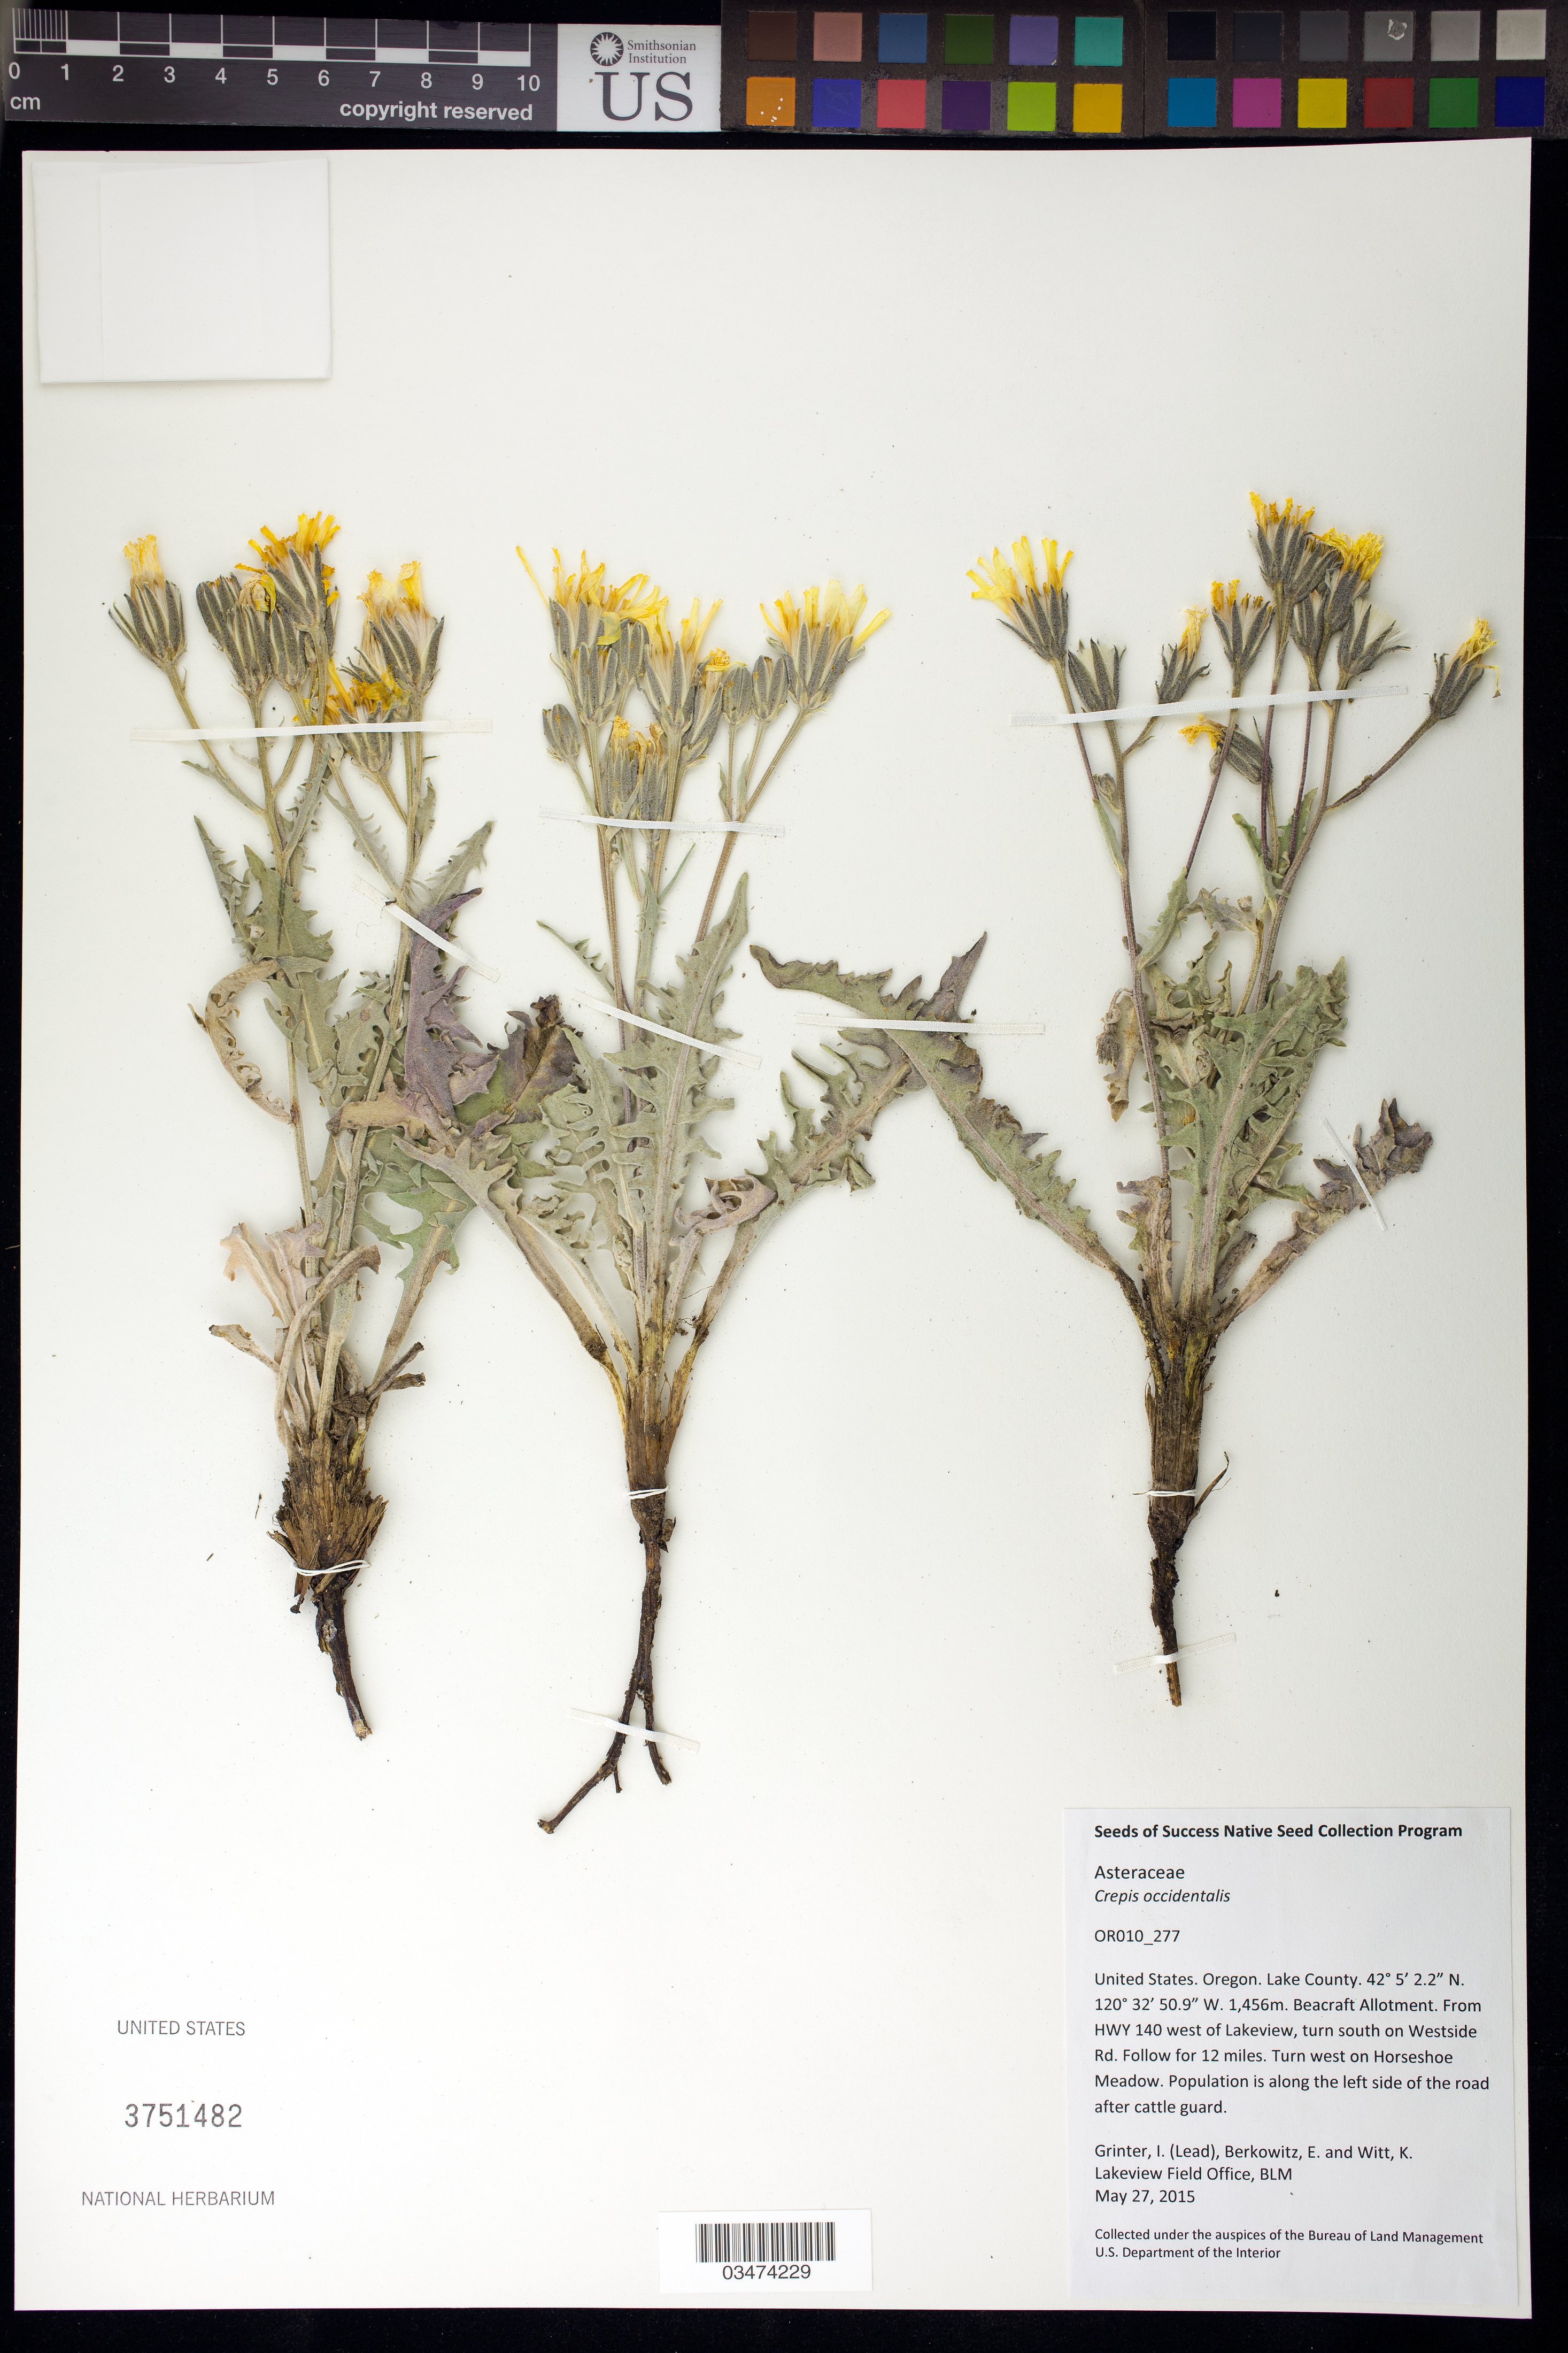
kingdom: Plantae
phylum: Tracheophyta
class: Magnoliopsida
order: Asterales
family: Asteraceae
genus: Crepis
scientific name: Crepis occidentalis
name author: Nutt.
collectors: I. Grinter, E. Berkowitz & K. Witt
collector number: OR010-277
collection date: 2015-05-27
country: United States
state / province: Oregon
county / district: Lake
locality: Beacraft Allotment. Horseshoe meadow.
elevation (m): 1456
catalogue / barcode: US 3751482